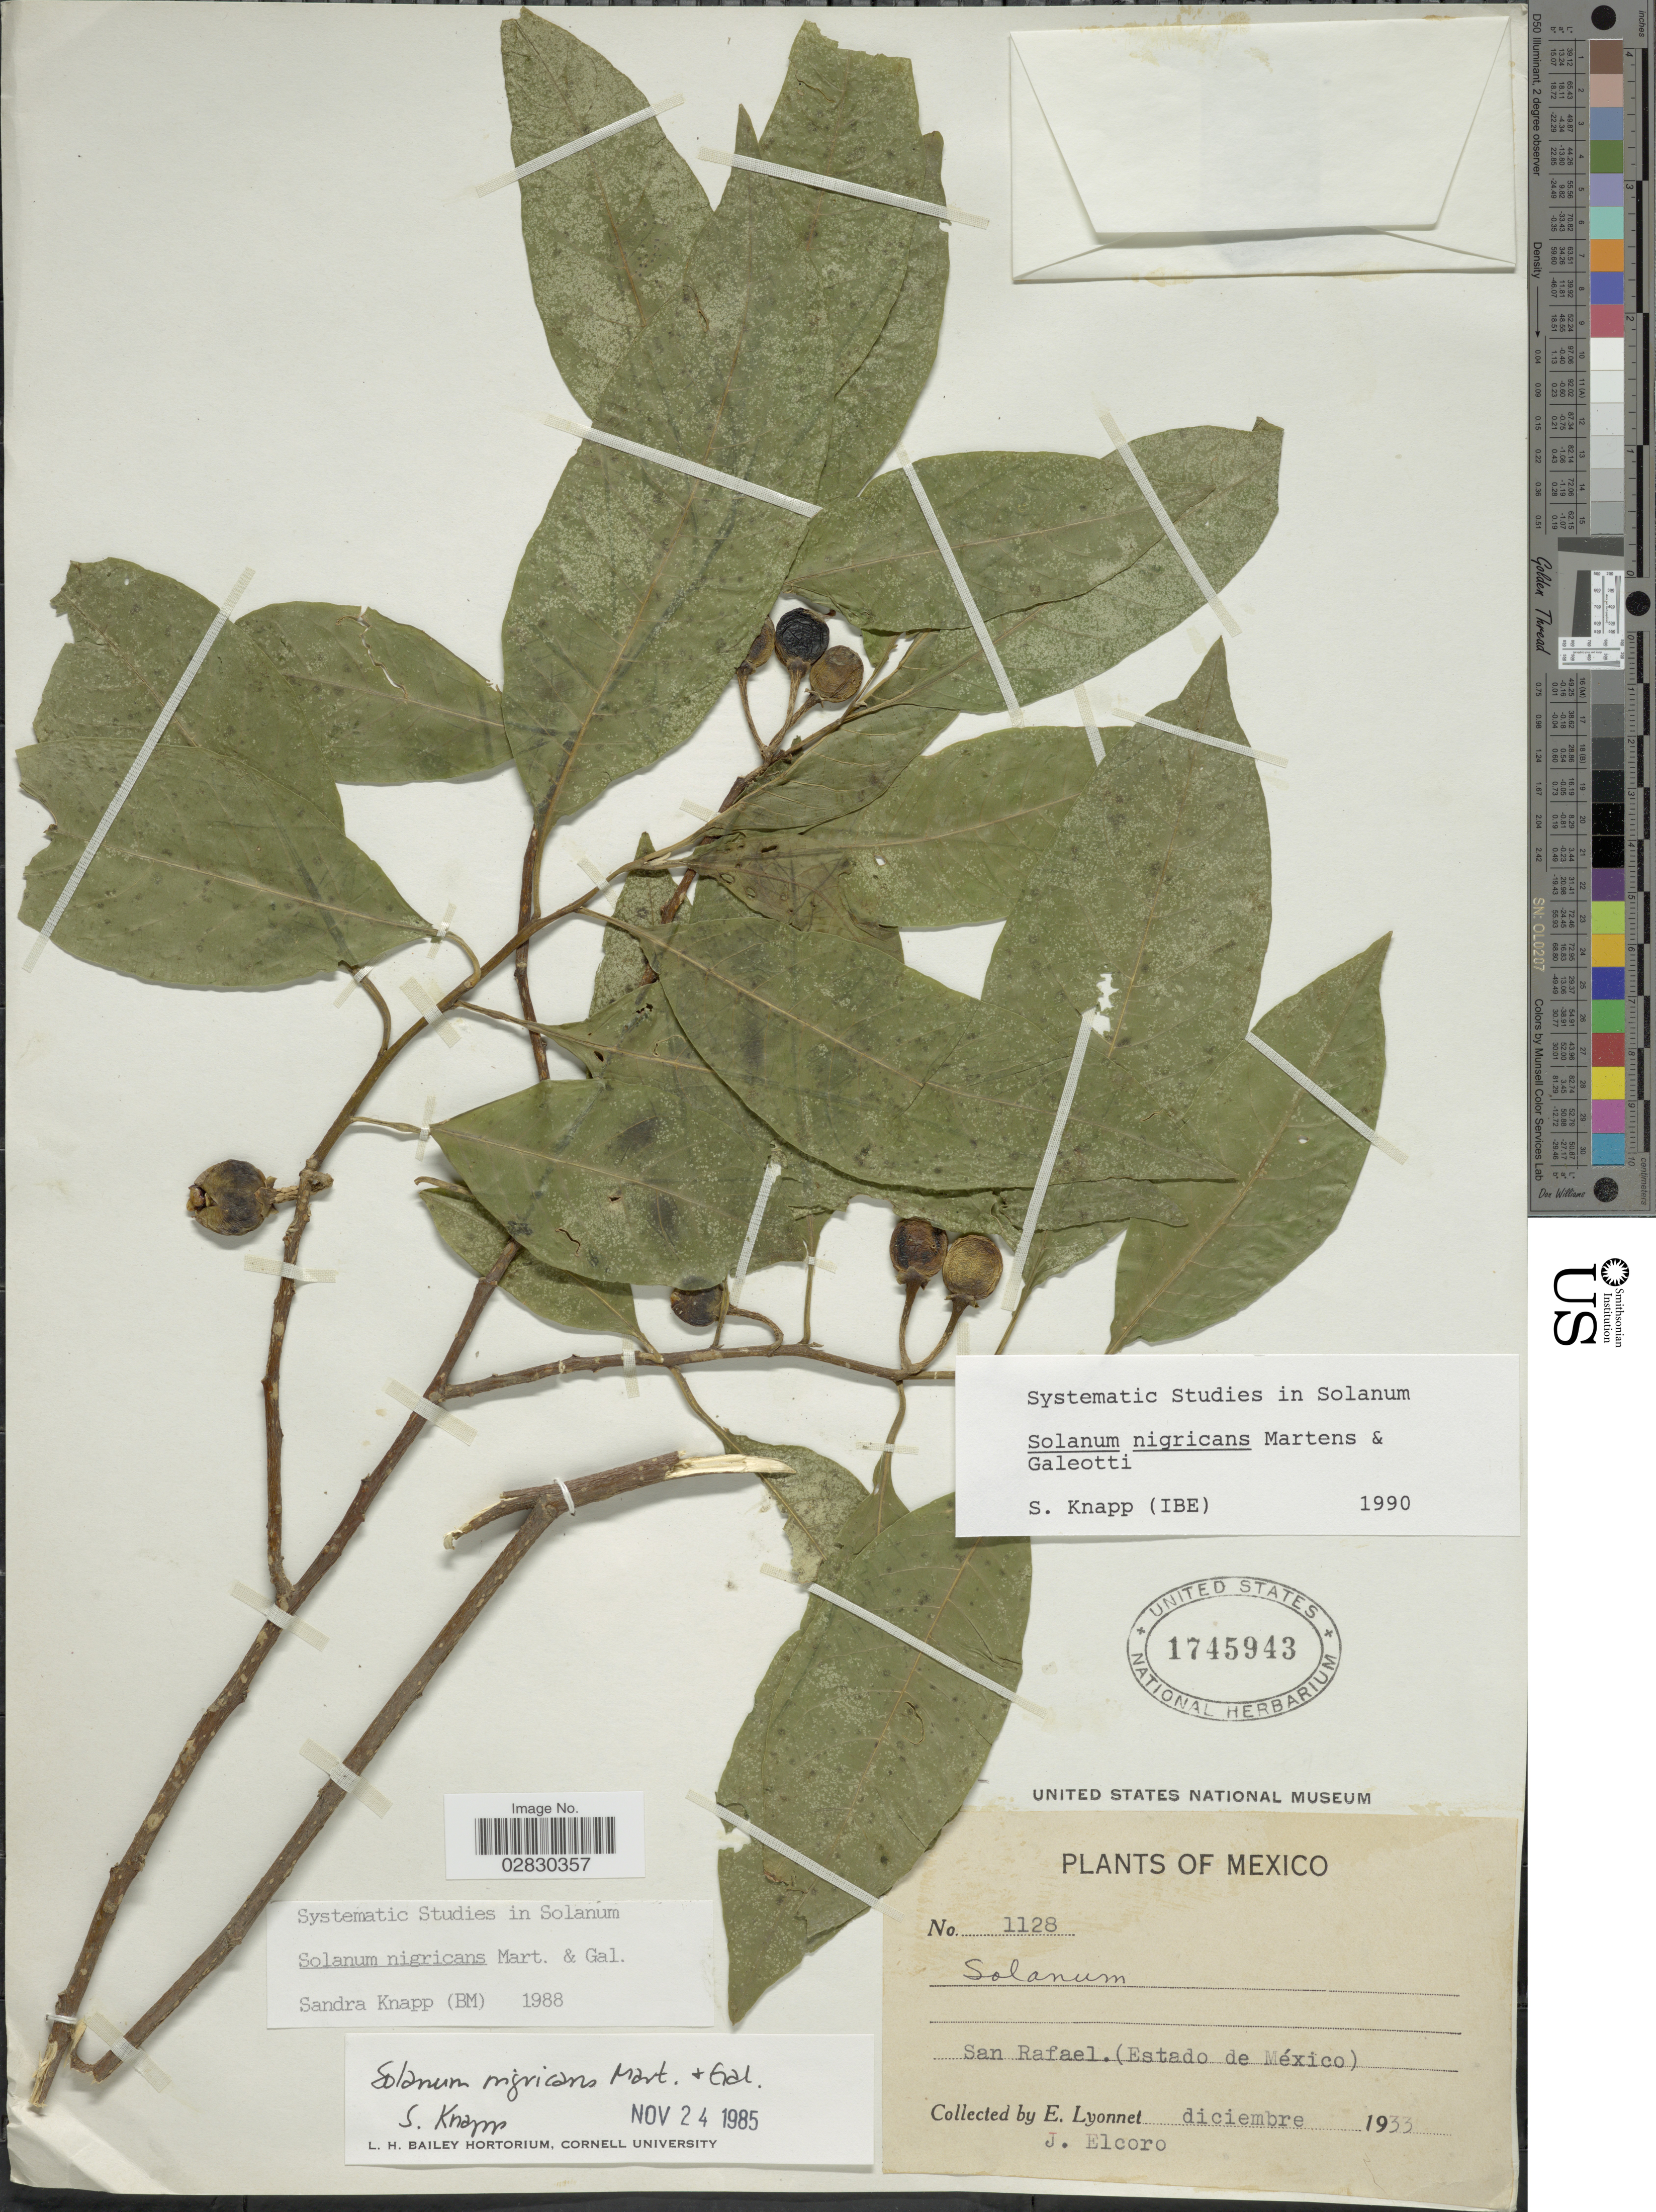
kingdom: Plantae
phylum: Tracheophyta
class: Magnoliopsida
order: Solanales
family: Solanaceae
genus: Solanum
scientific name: Solanum nigricans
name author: M. Martens & Galeotti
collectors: E. Lyonnet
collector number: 1128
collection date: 1933-12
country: Mexico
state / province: México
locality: San Rafael.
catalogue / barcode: US 1745943